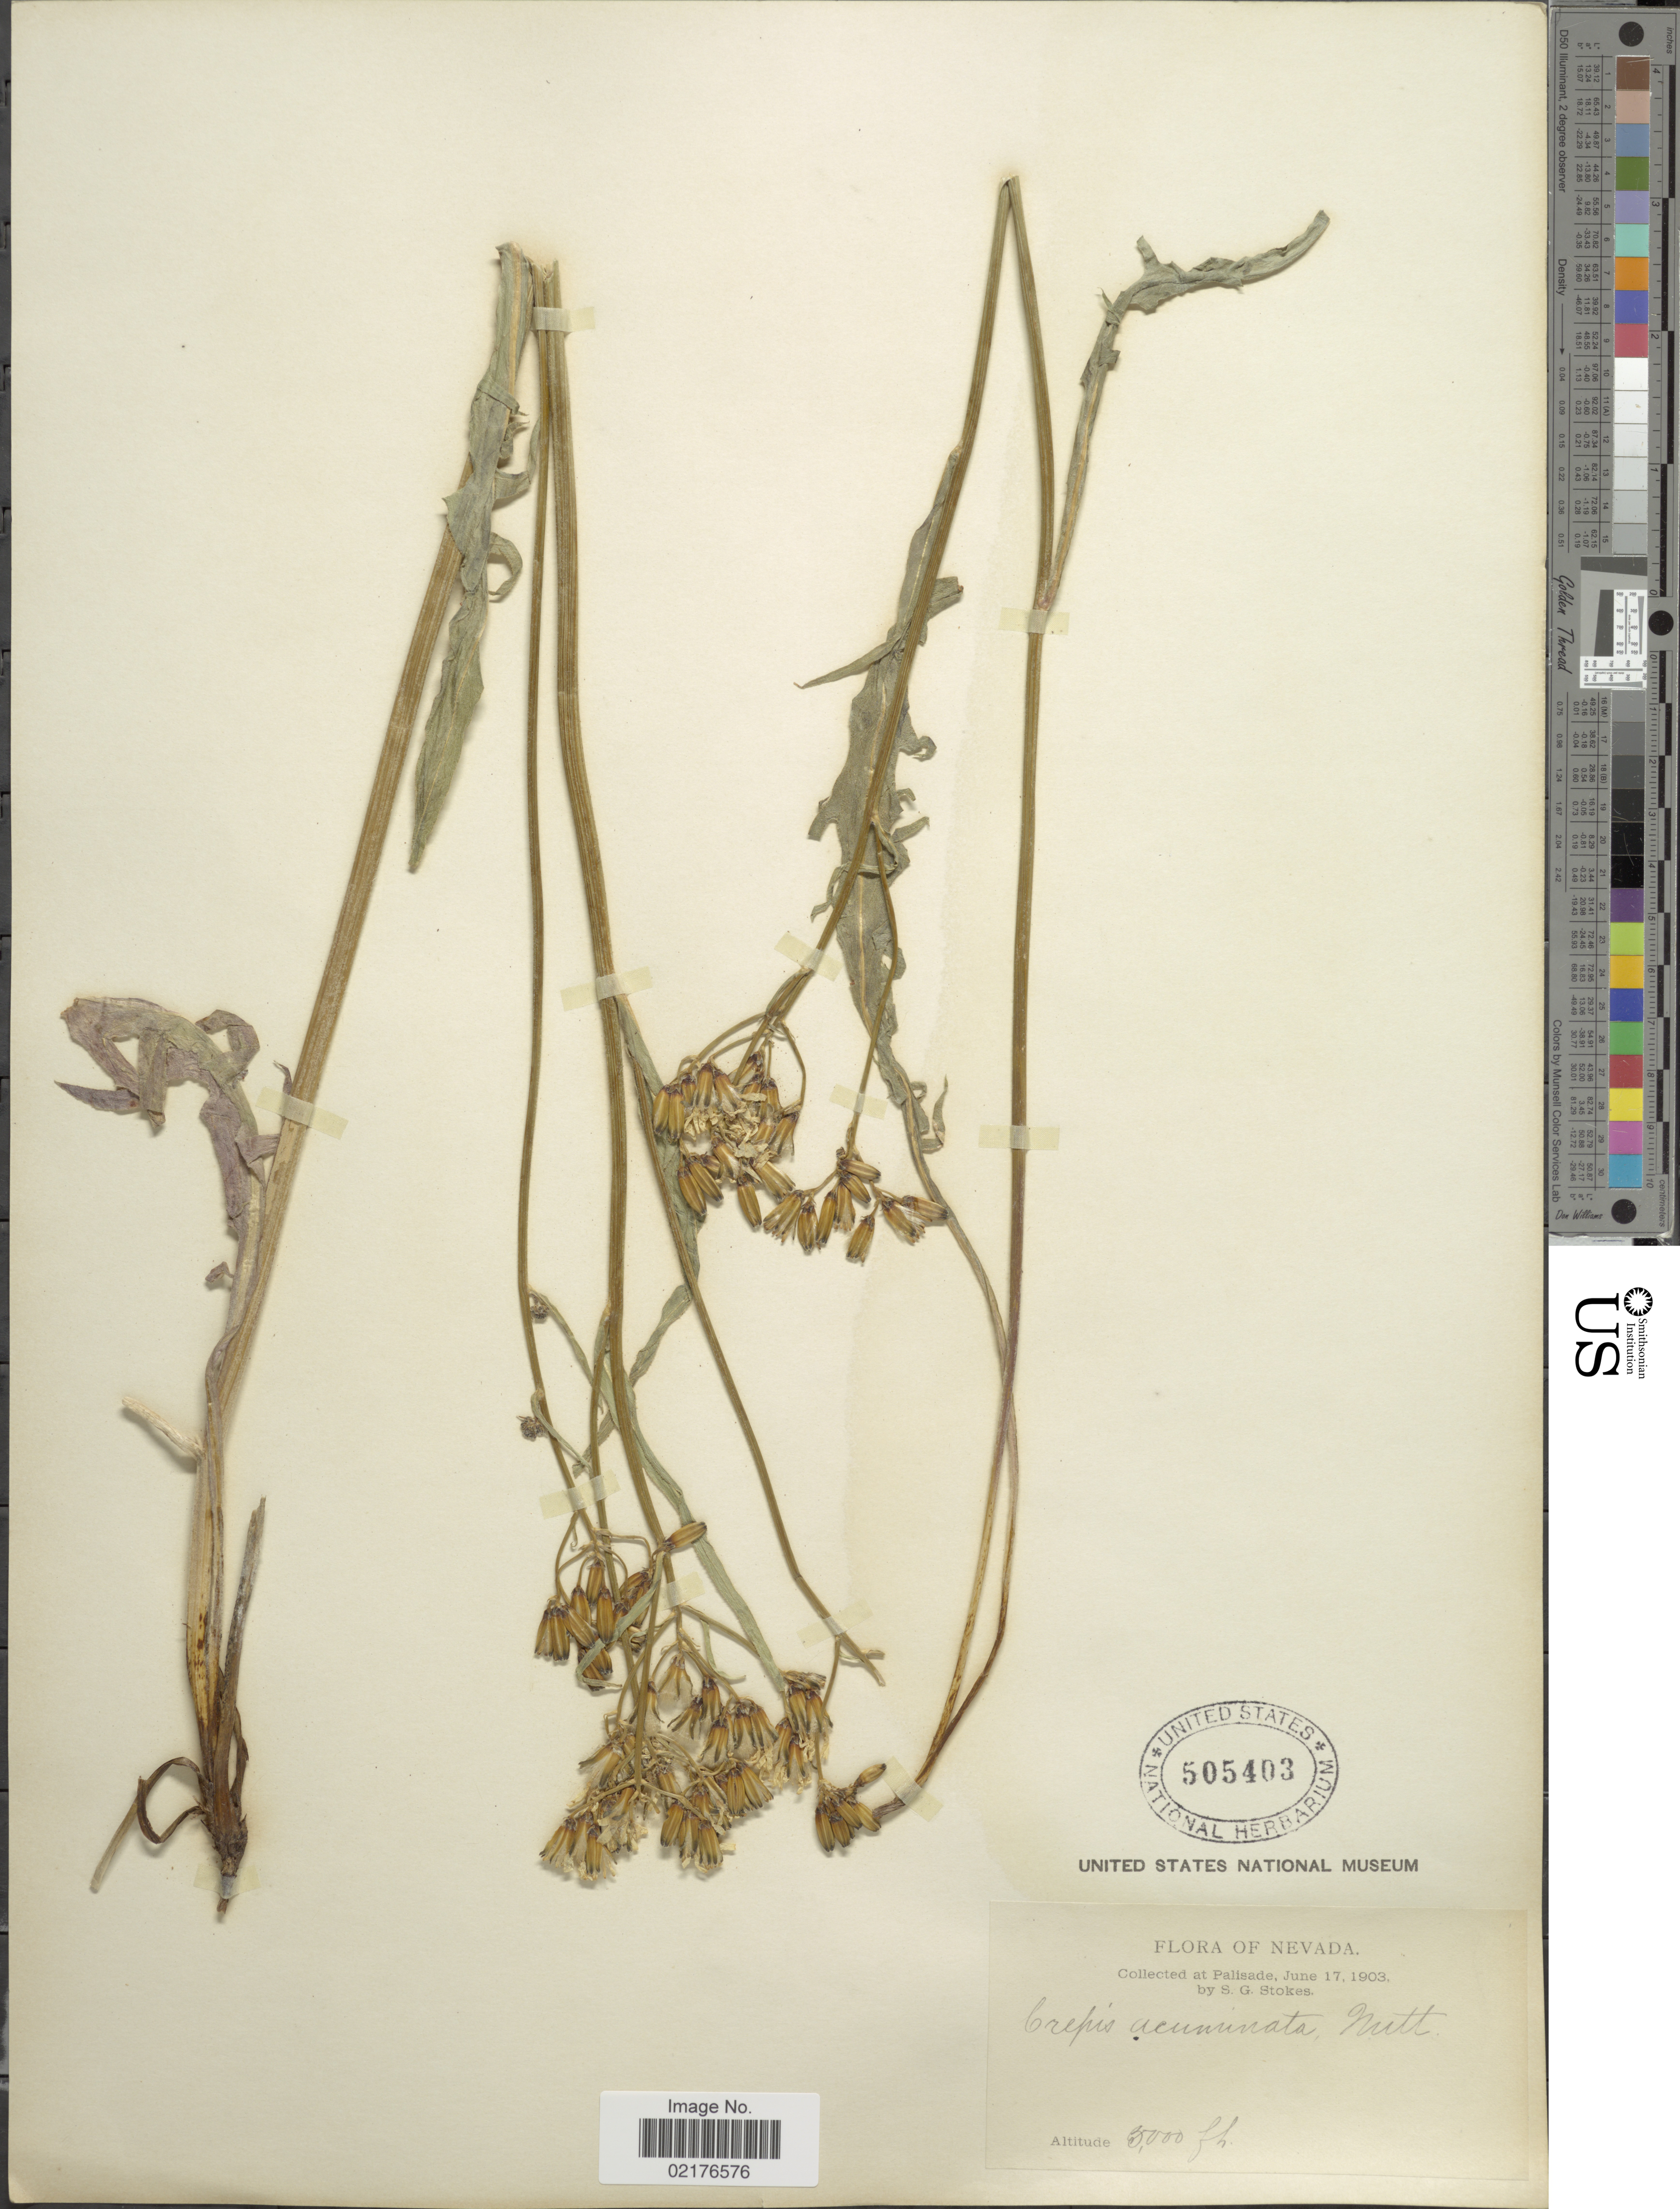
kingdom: Plantae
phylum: Tracheophyta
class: Magnoliopsida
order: Asterales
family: Asteraceae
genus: Crepis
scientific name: Crepis acuminata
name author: Nutt.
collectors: S. G. Stokes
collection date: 1903-06-17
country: United States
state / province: Nevada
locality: Palisade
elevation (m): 1524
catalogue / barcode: US 505403